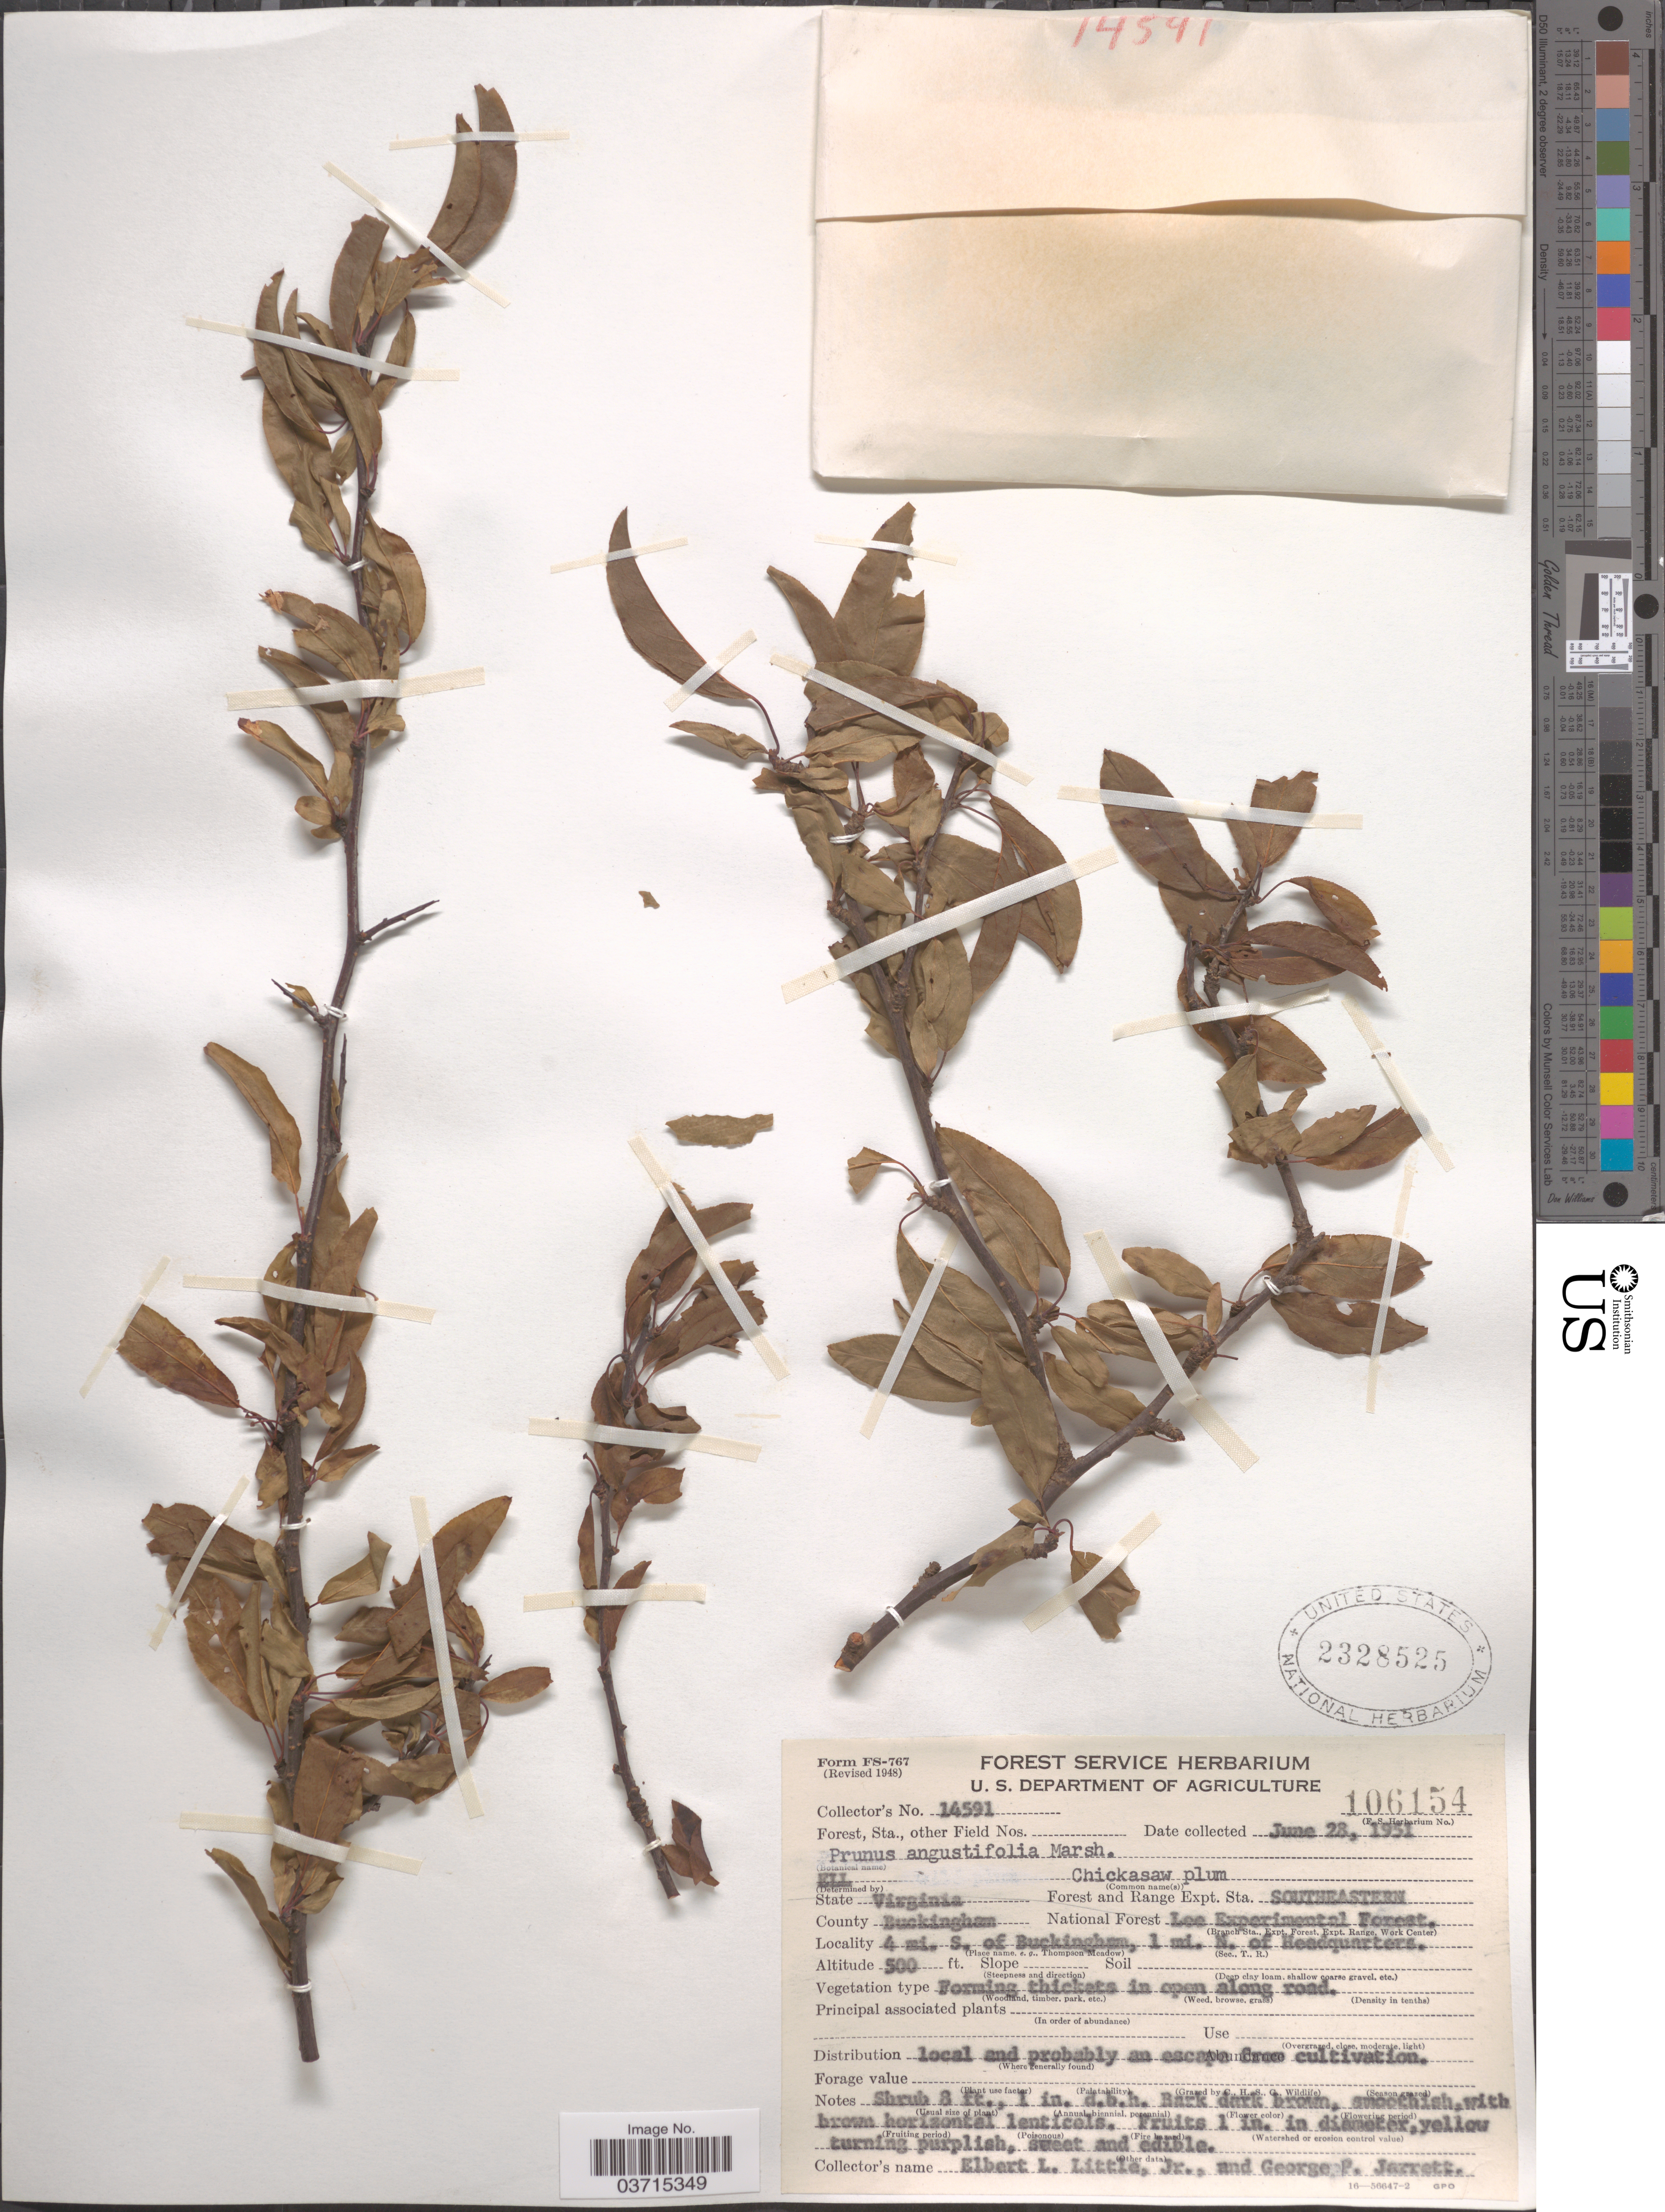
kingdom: Plantae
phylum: Tracheophyta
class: Magnoliopsida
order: Rosales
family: Rosaceae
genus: Prunus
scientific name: Prunus angustifolia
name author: Marshall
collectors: E. L. Little & G. Jarrett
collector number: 14591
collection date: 1951-06-28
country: United States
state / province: Virginia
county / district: Buckingham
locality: Forest and Range Expt. Sta. Southeastern. County Buckingham. National Forest Lee Experimental Forest. 4 mi. S. of Buckingham, 1 mi. N. of Headquarters.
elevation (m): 152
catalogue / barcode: US 2328525